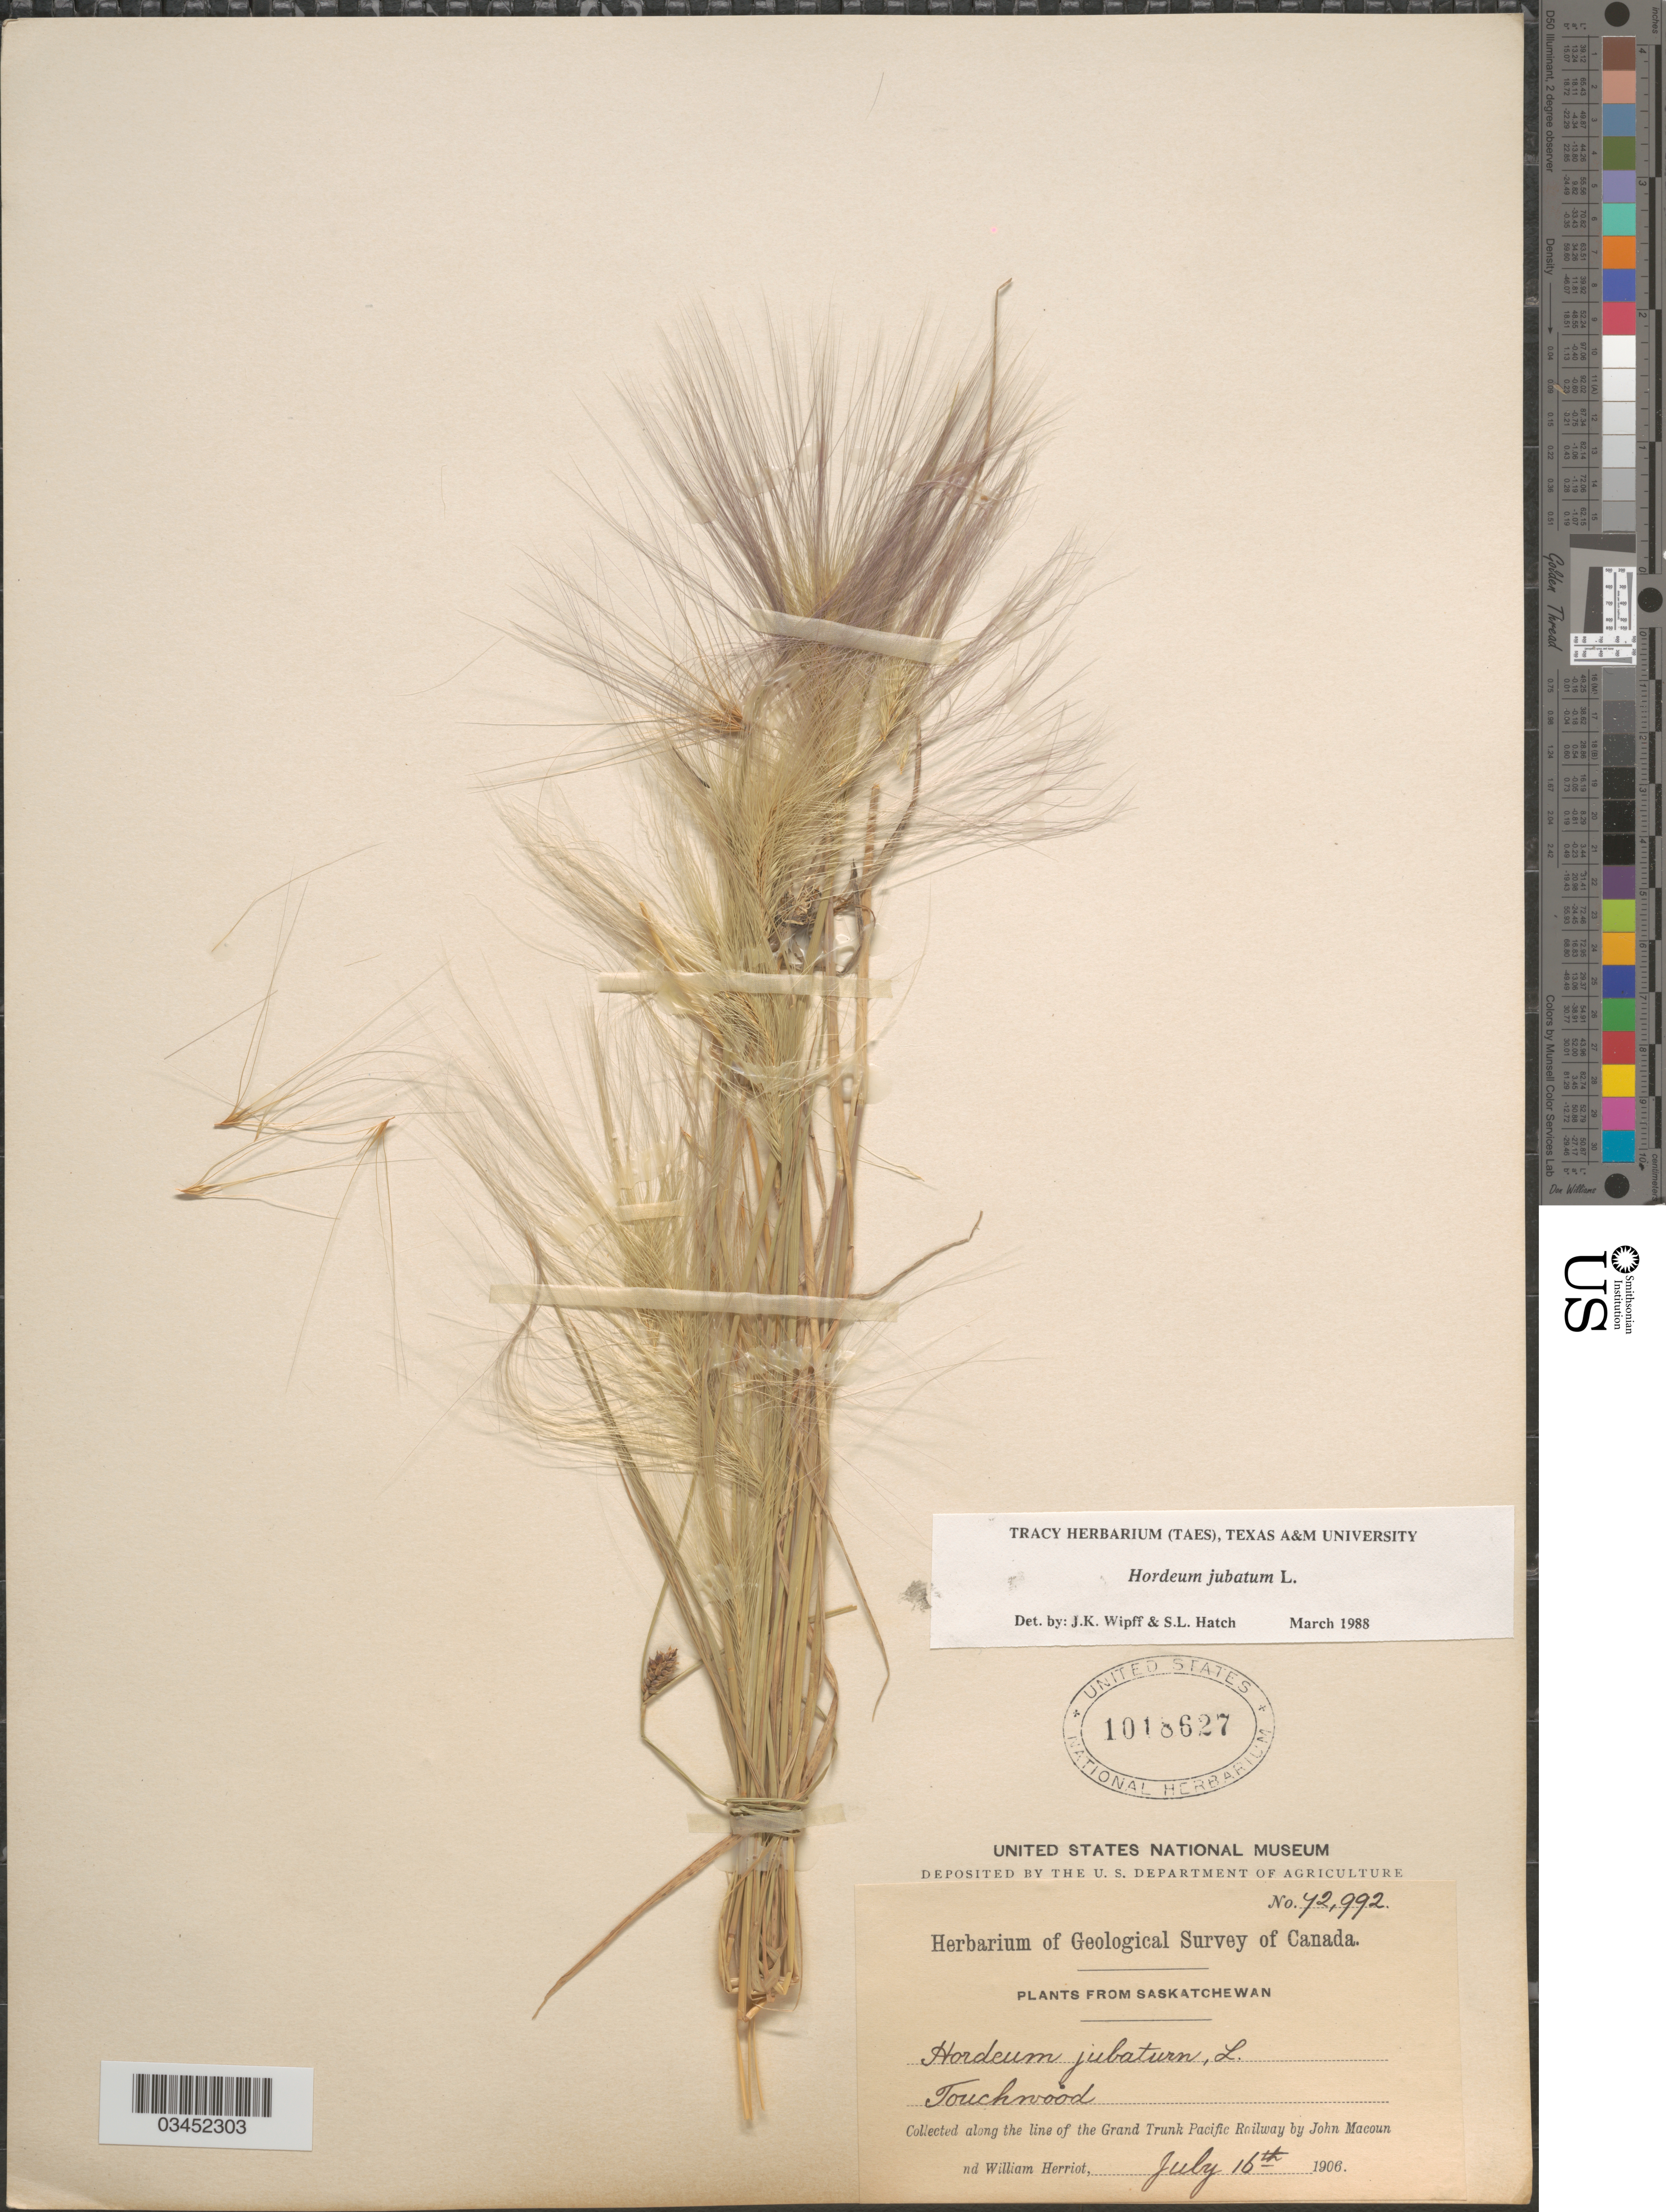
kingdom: Plantae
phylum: Tracheophyta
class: Liliopsida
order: Poales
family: Poaceae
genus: Hordeum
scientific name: Hordeum jubatum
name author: L.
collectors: J. Macoun & W. Herriot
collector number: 72992*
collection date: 1906-07-16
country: Canada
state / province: Saskatchewan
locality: Geological Survey of Canada. Touchwood. Along the line of the Grand Trunk Pacific Railway.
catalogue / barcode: US 1018627